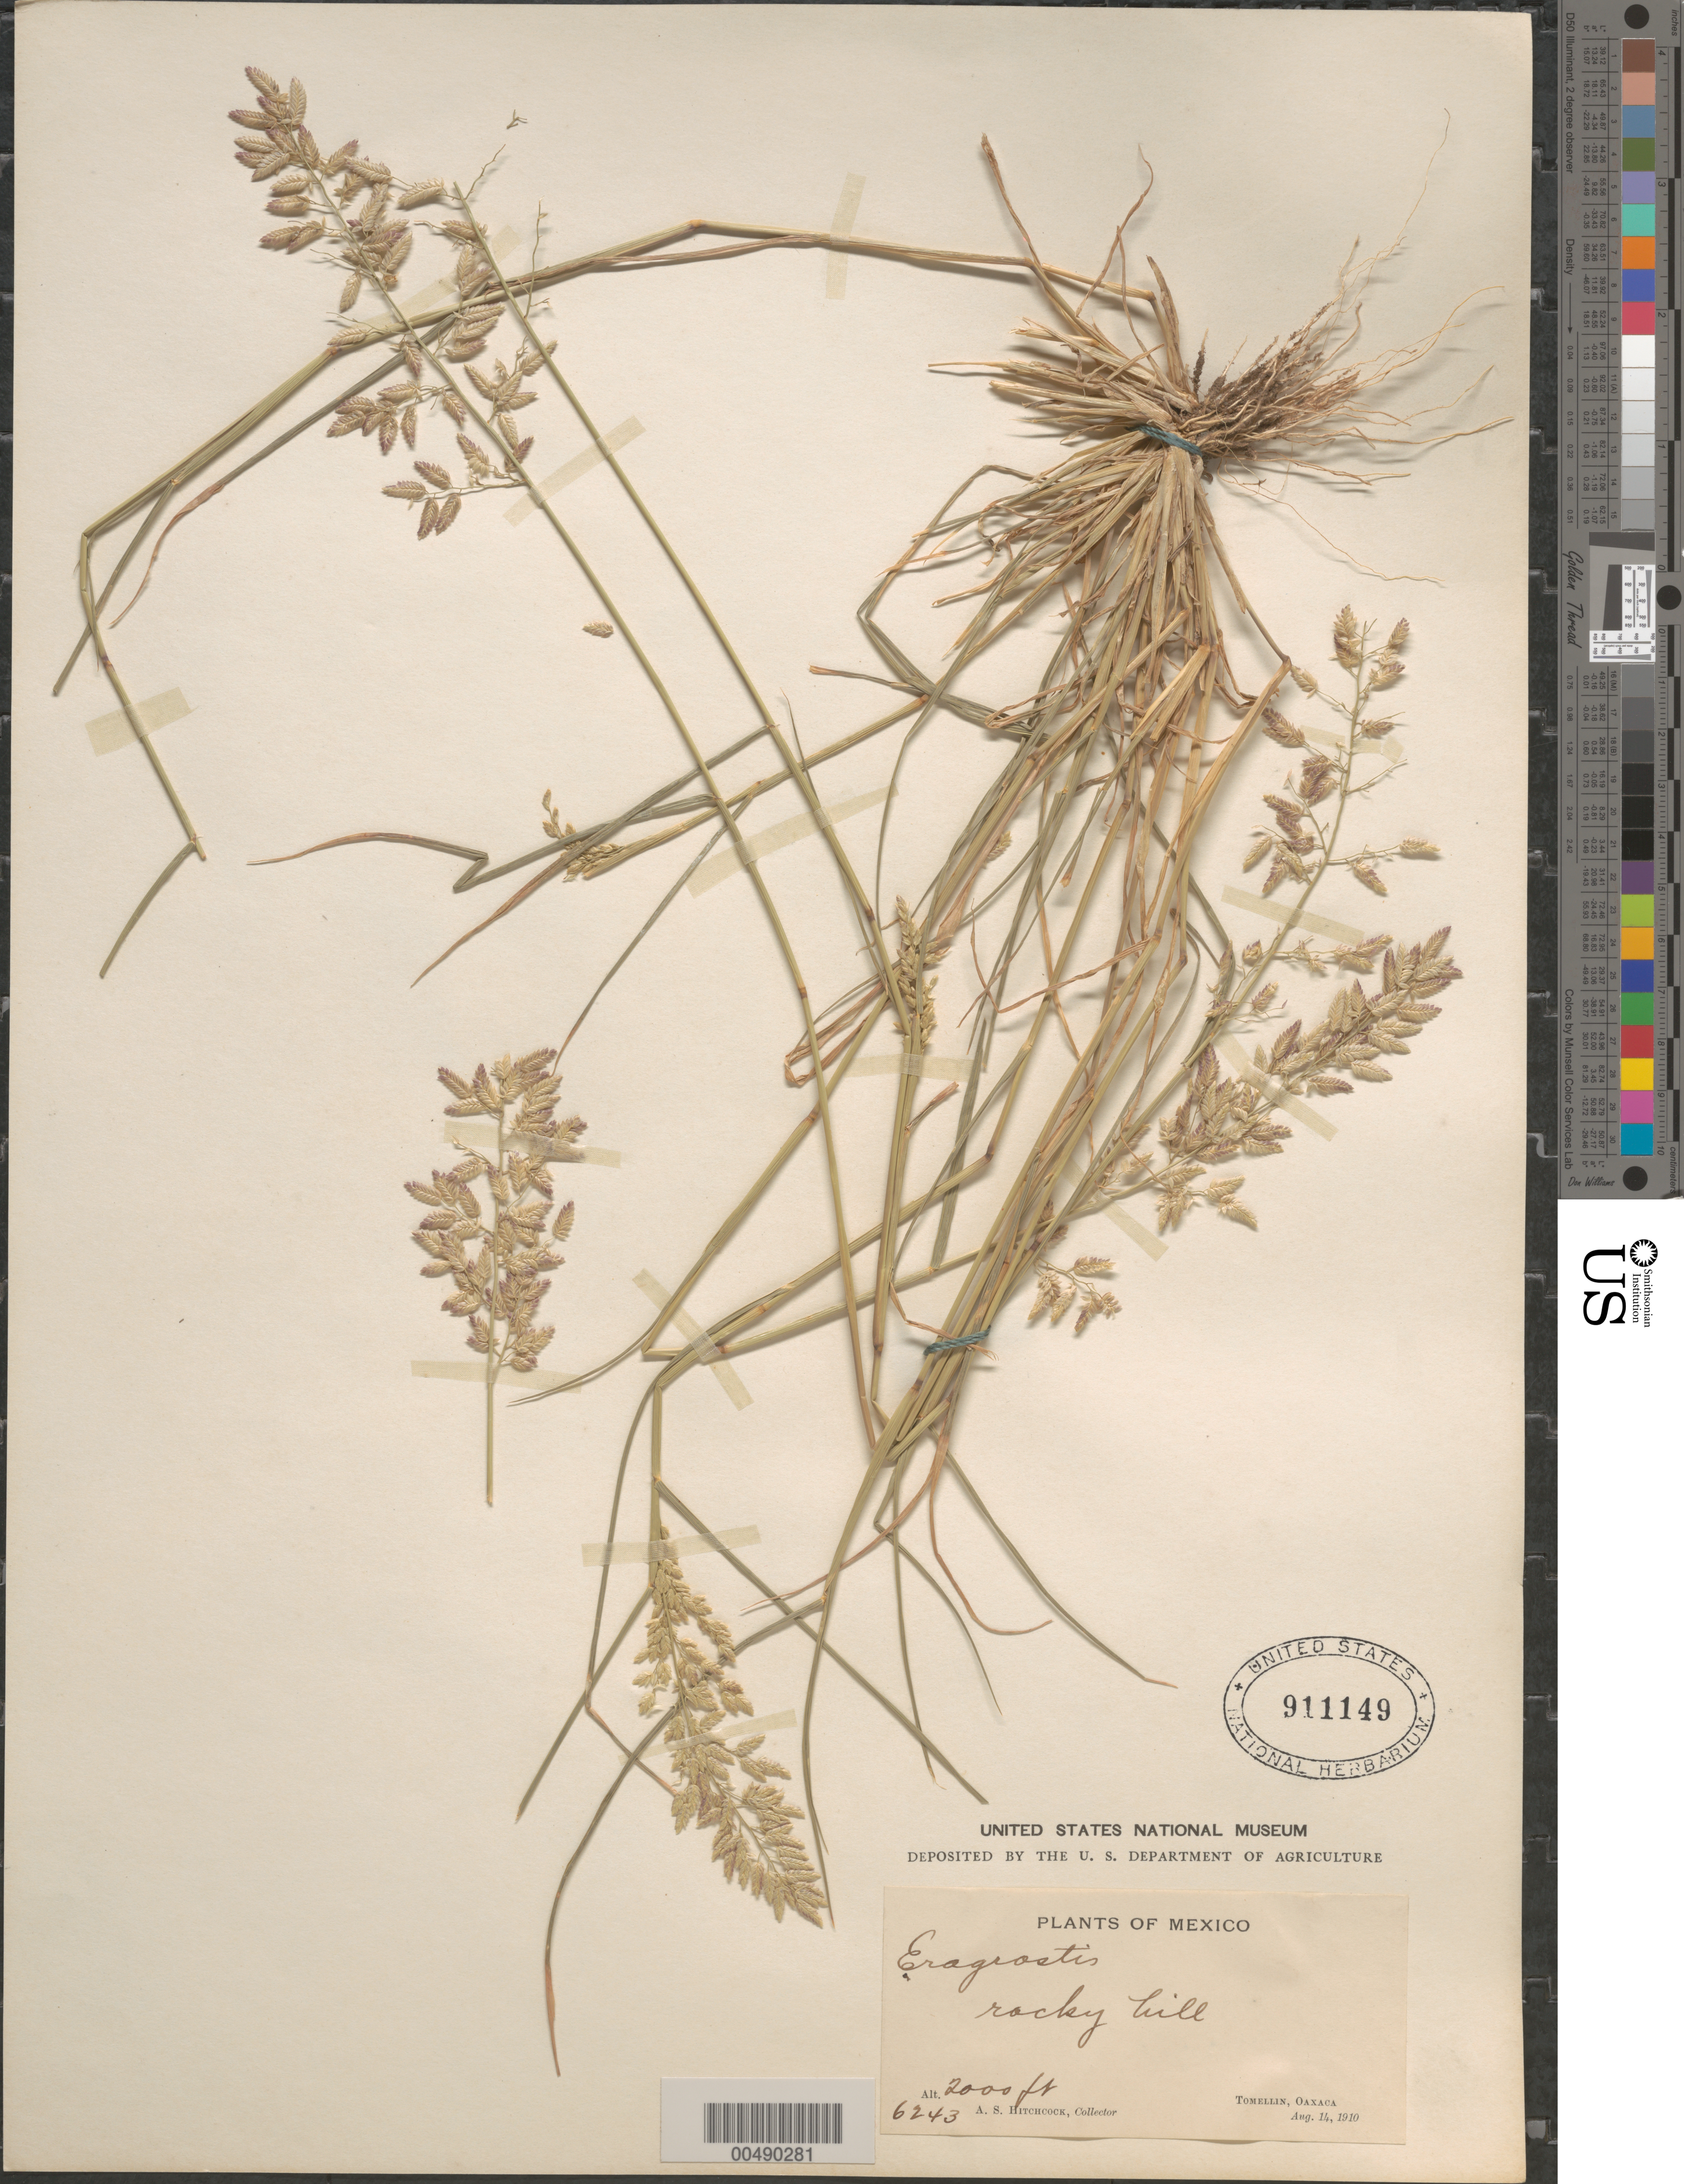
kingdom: Plantae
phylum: Tracheophyta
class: Liliopsida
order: Poales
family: Poaceae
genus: Eragrostis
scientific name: Eragrostis cilianensis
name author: (Bellardi) Vignolo ex Janch.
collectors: A. S. Hitchcock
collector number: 6243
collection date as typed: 14 Aug 1910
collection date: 1910-08-14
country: Mexico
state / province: Oaxaca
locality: Tomellin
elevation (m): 610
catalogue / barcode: US 911149